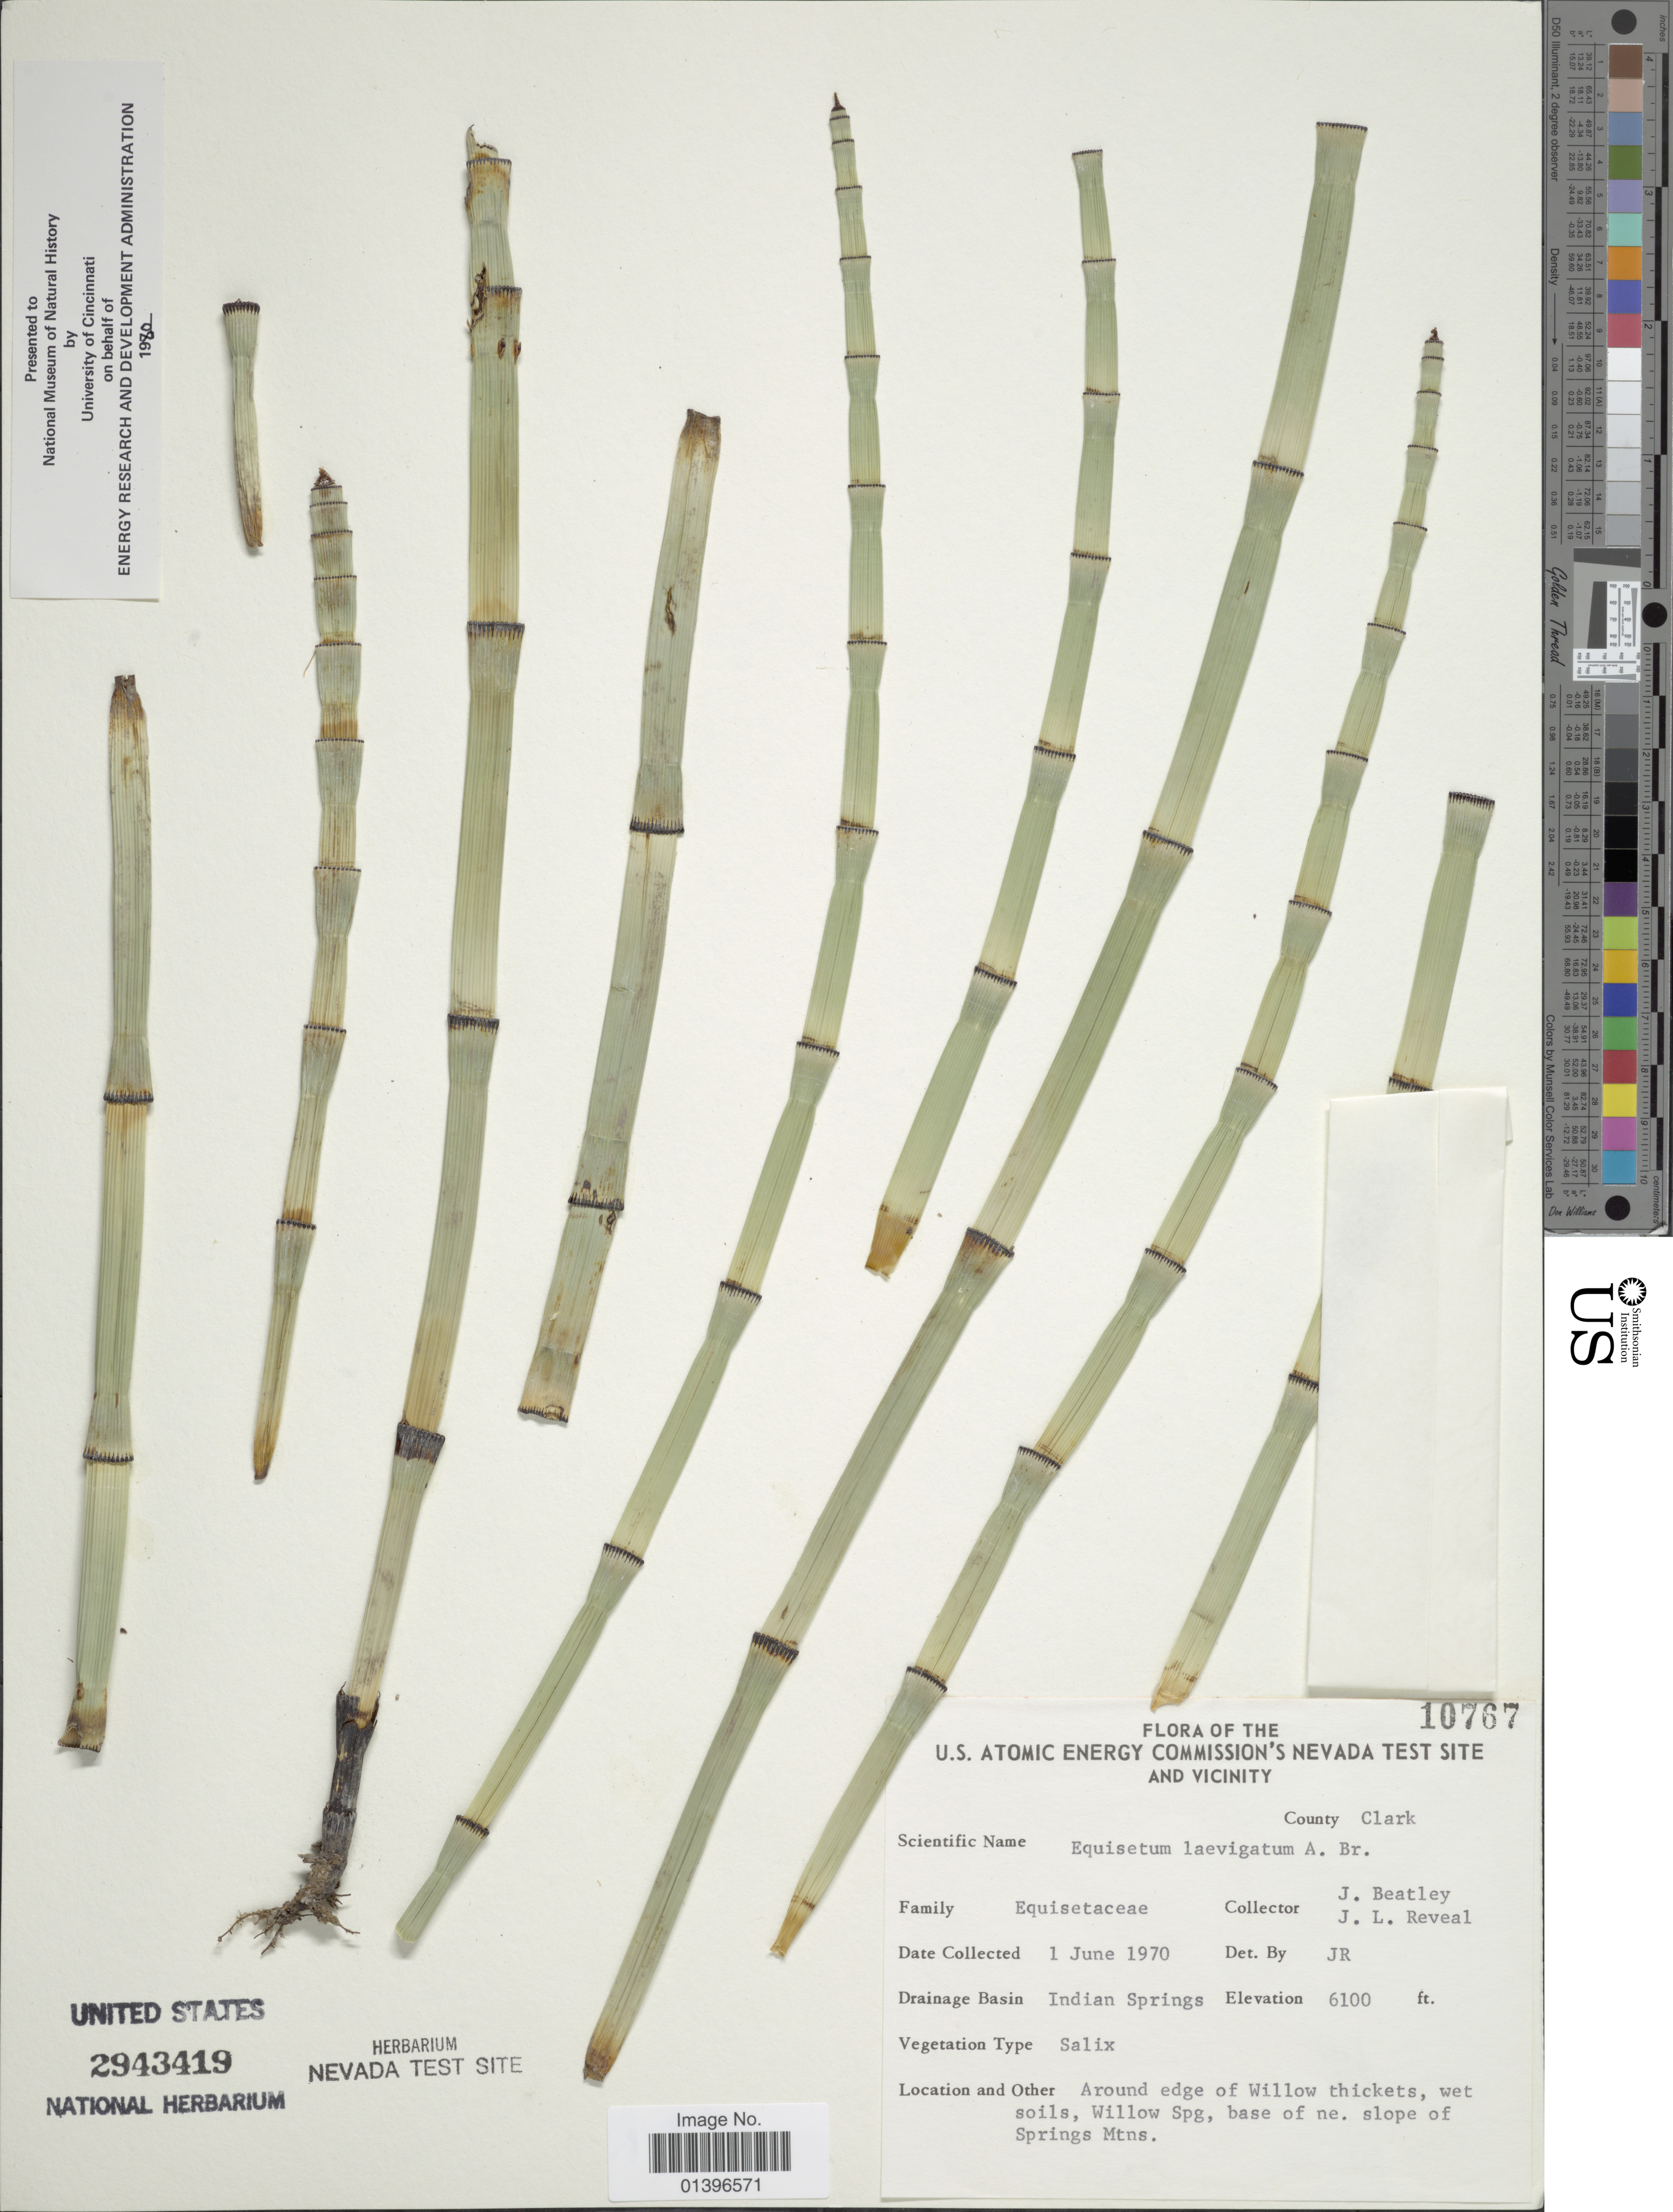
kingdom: Plantae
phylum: Tracheophyta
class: Polypodiopsida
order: Equisetales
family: Equisetaceae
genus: Equisetum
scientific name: Equisetum laevigatum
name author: A. Braun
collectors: J. C. Beatley & J. L. Reveal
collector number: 10767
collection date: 1970-06-01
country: United States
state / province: Nevada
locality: U.S. Atomic Energy Commission's Nevada Test Site and Vicinity. County Clark. Drainage Basin Indian Springs. Around edge of Willow thickets, wet soils, Willow Spg, base of ne. slope of Springs Mtns.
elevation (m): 1859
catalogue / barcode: US 2943419